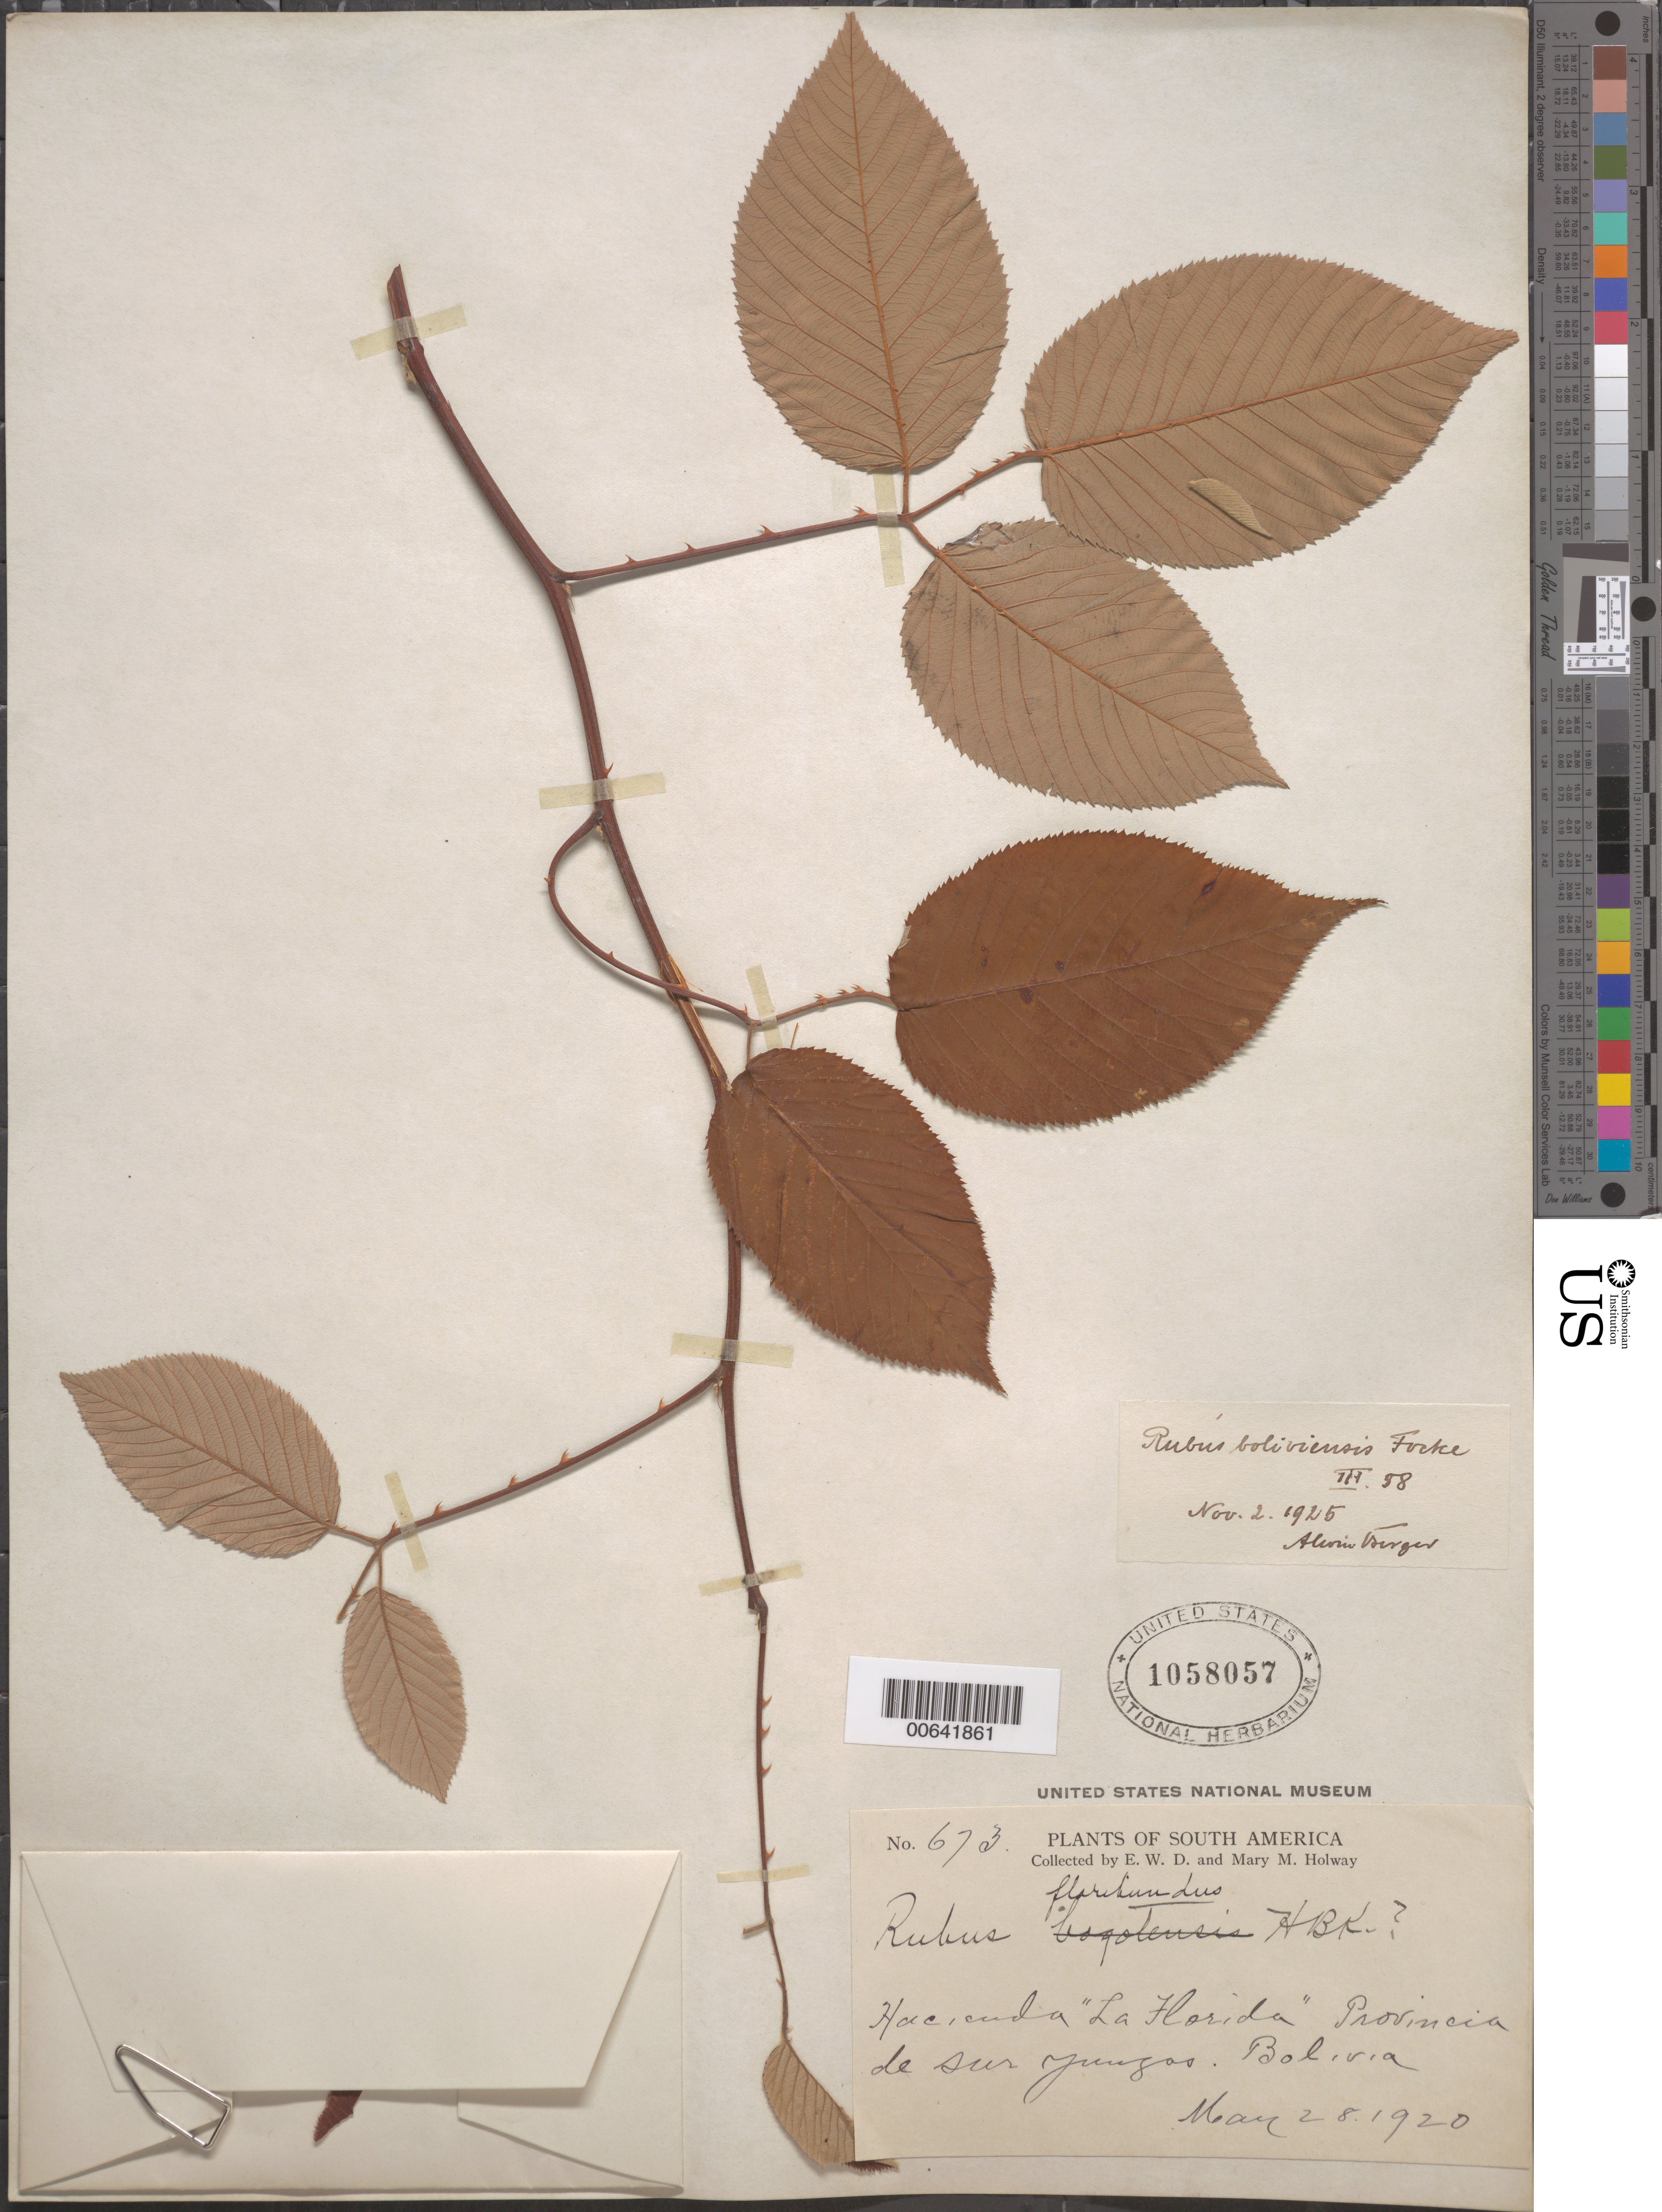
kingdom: Plantae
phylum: Tracheophyta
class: Magnoliopsida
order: Rosales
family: Rosaceae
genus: Rubus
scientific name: Rubus boliviensis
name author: Focke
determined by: Singer, A.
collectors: E. W. D. Holway & M. M. Holway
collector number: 673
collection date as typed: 28 May 1920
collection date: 1920-05-28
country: Bolivia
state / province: La Paz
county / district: Sud Yungas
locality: Sur Yungas. Hacienda La Florida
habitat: Mismo col. / fr y fl= localidad No. 654, 621, 617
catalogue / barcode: US 1058057